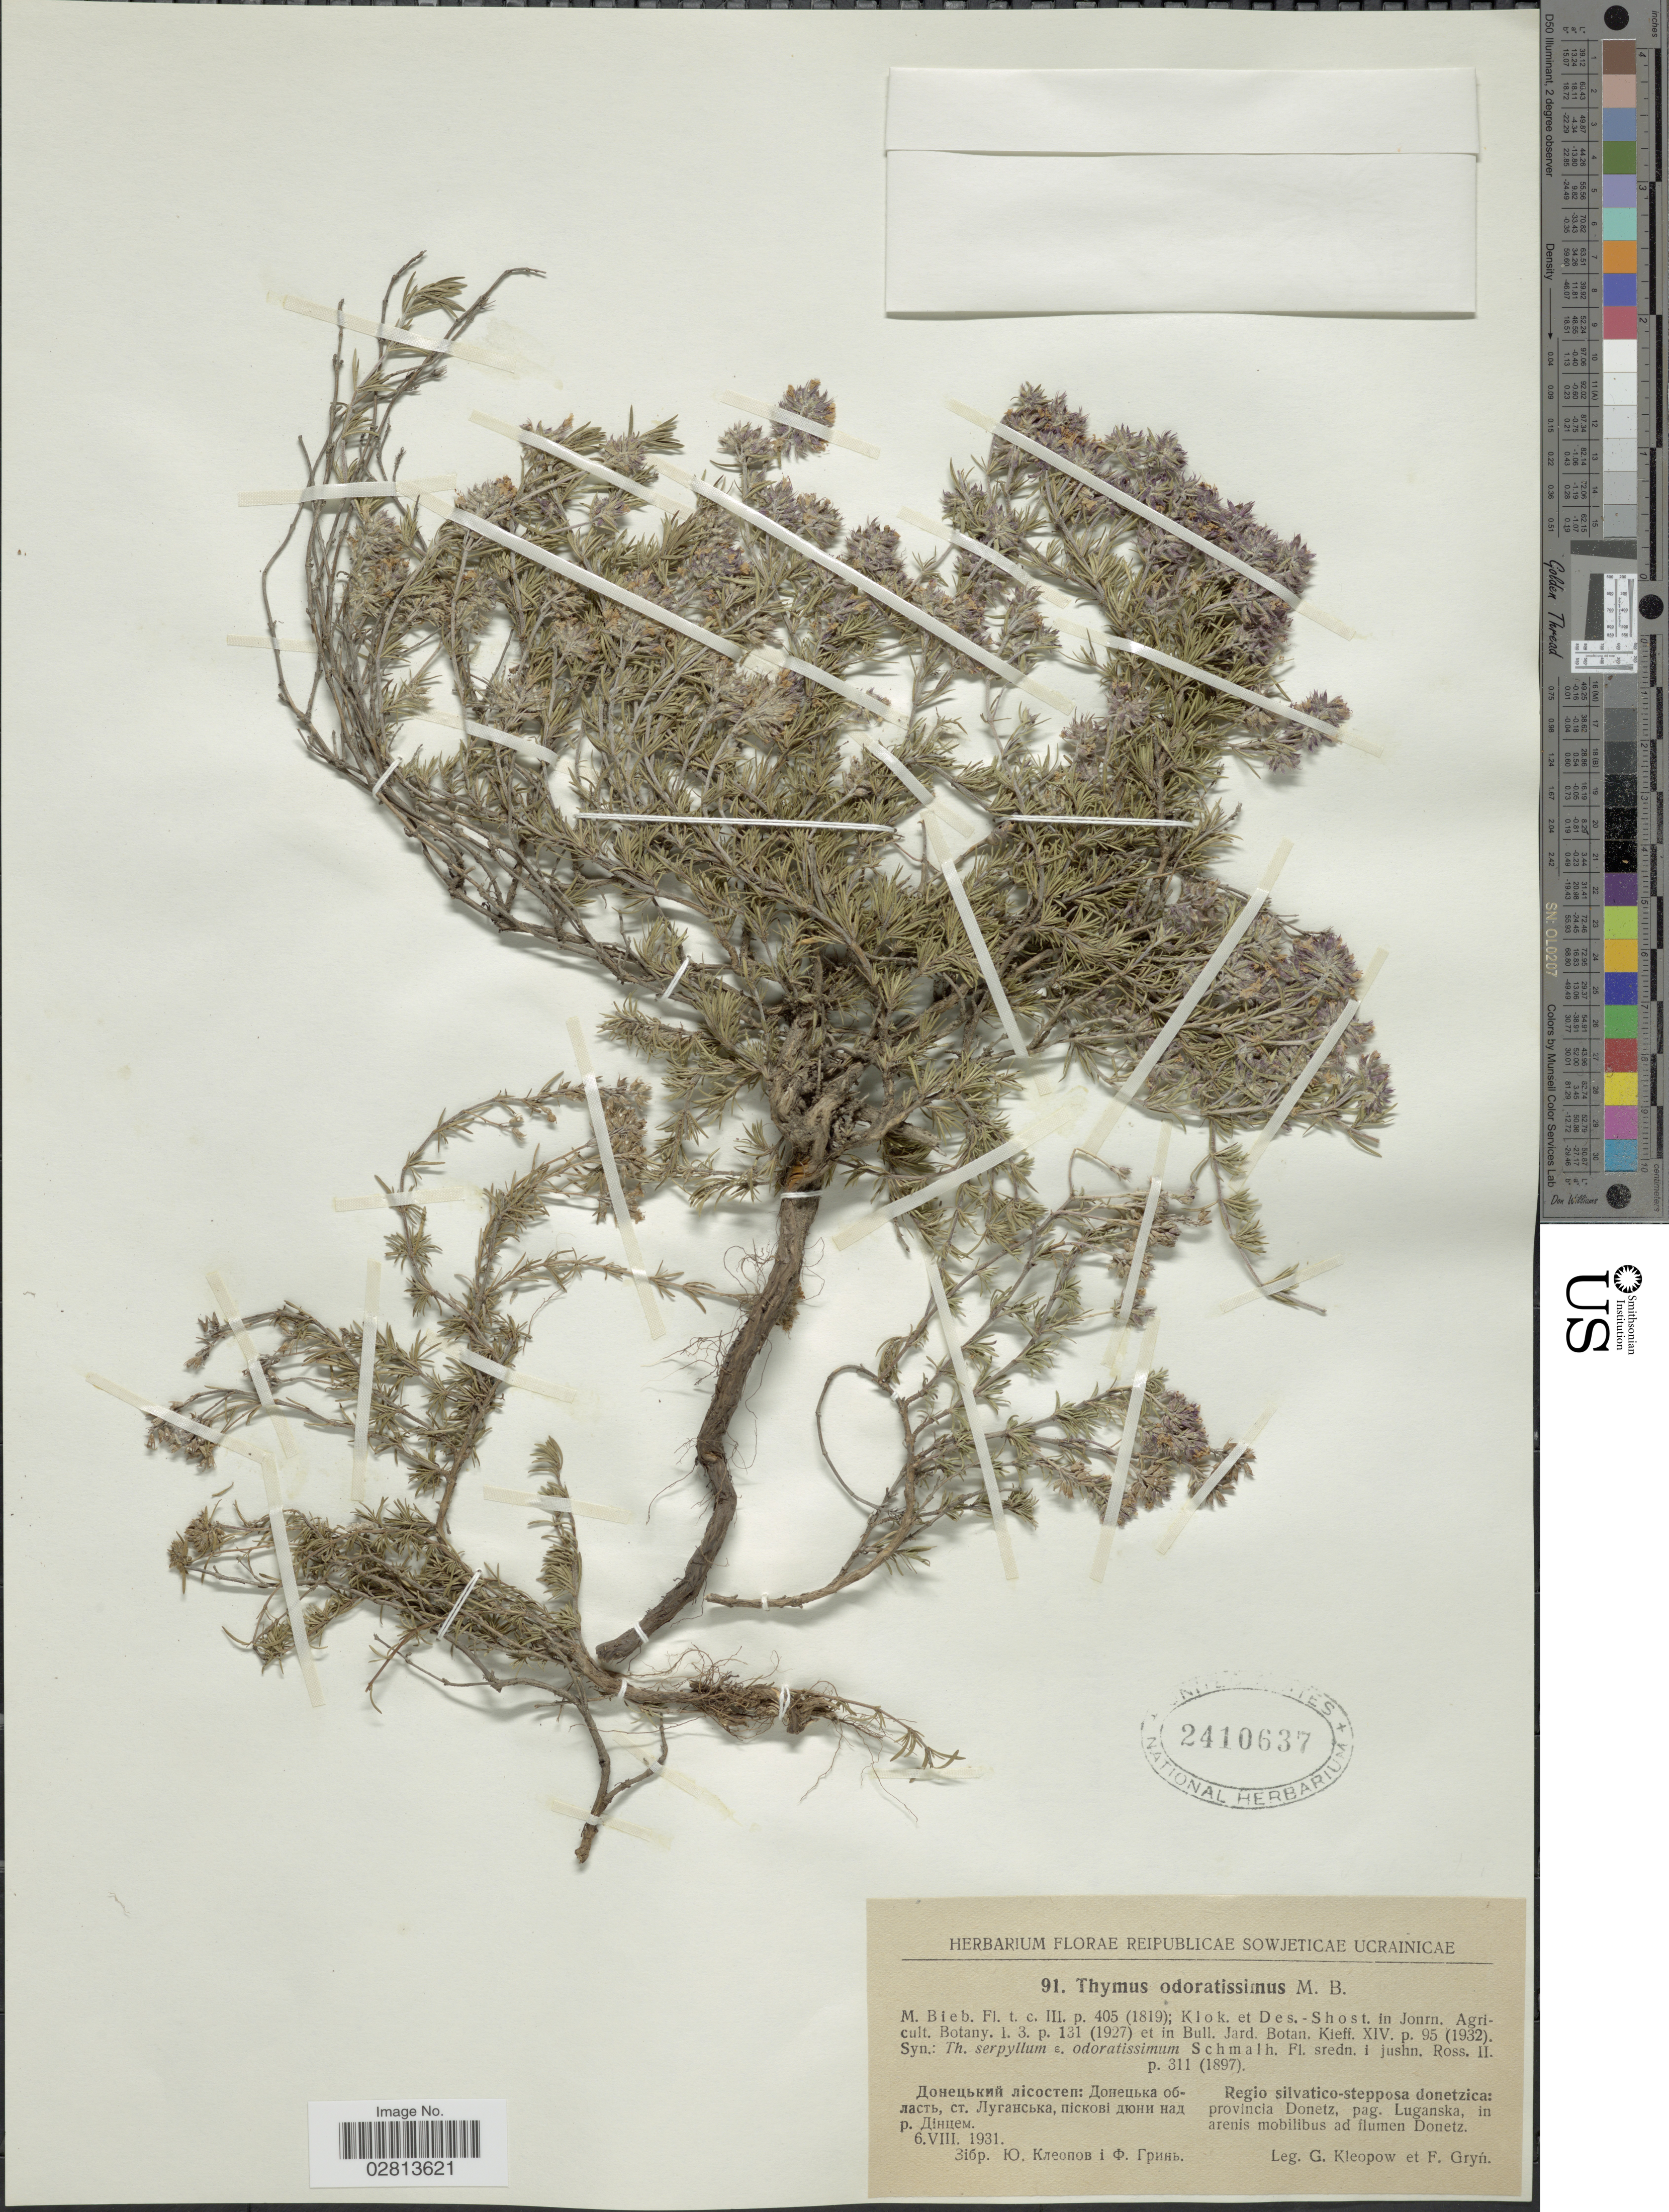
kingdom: Plantae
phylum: Tracheophyta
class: Magnoliopsida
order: Lamiales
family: Lamiaceae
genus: Thymus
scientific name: Thymus odoratissimus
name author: Mill.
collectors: G. Kleopow & F. Gryn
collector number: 91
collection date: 1931-08-06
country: Ukraine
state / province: Donets'k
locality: Regio silvatico-stepposa donetzica: provincia Donetz, pag. Luganska, in arenis mobilibus ad flumen Donetz.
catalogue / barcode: US 2410637